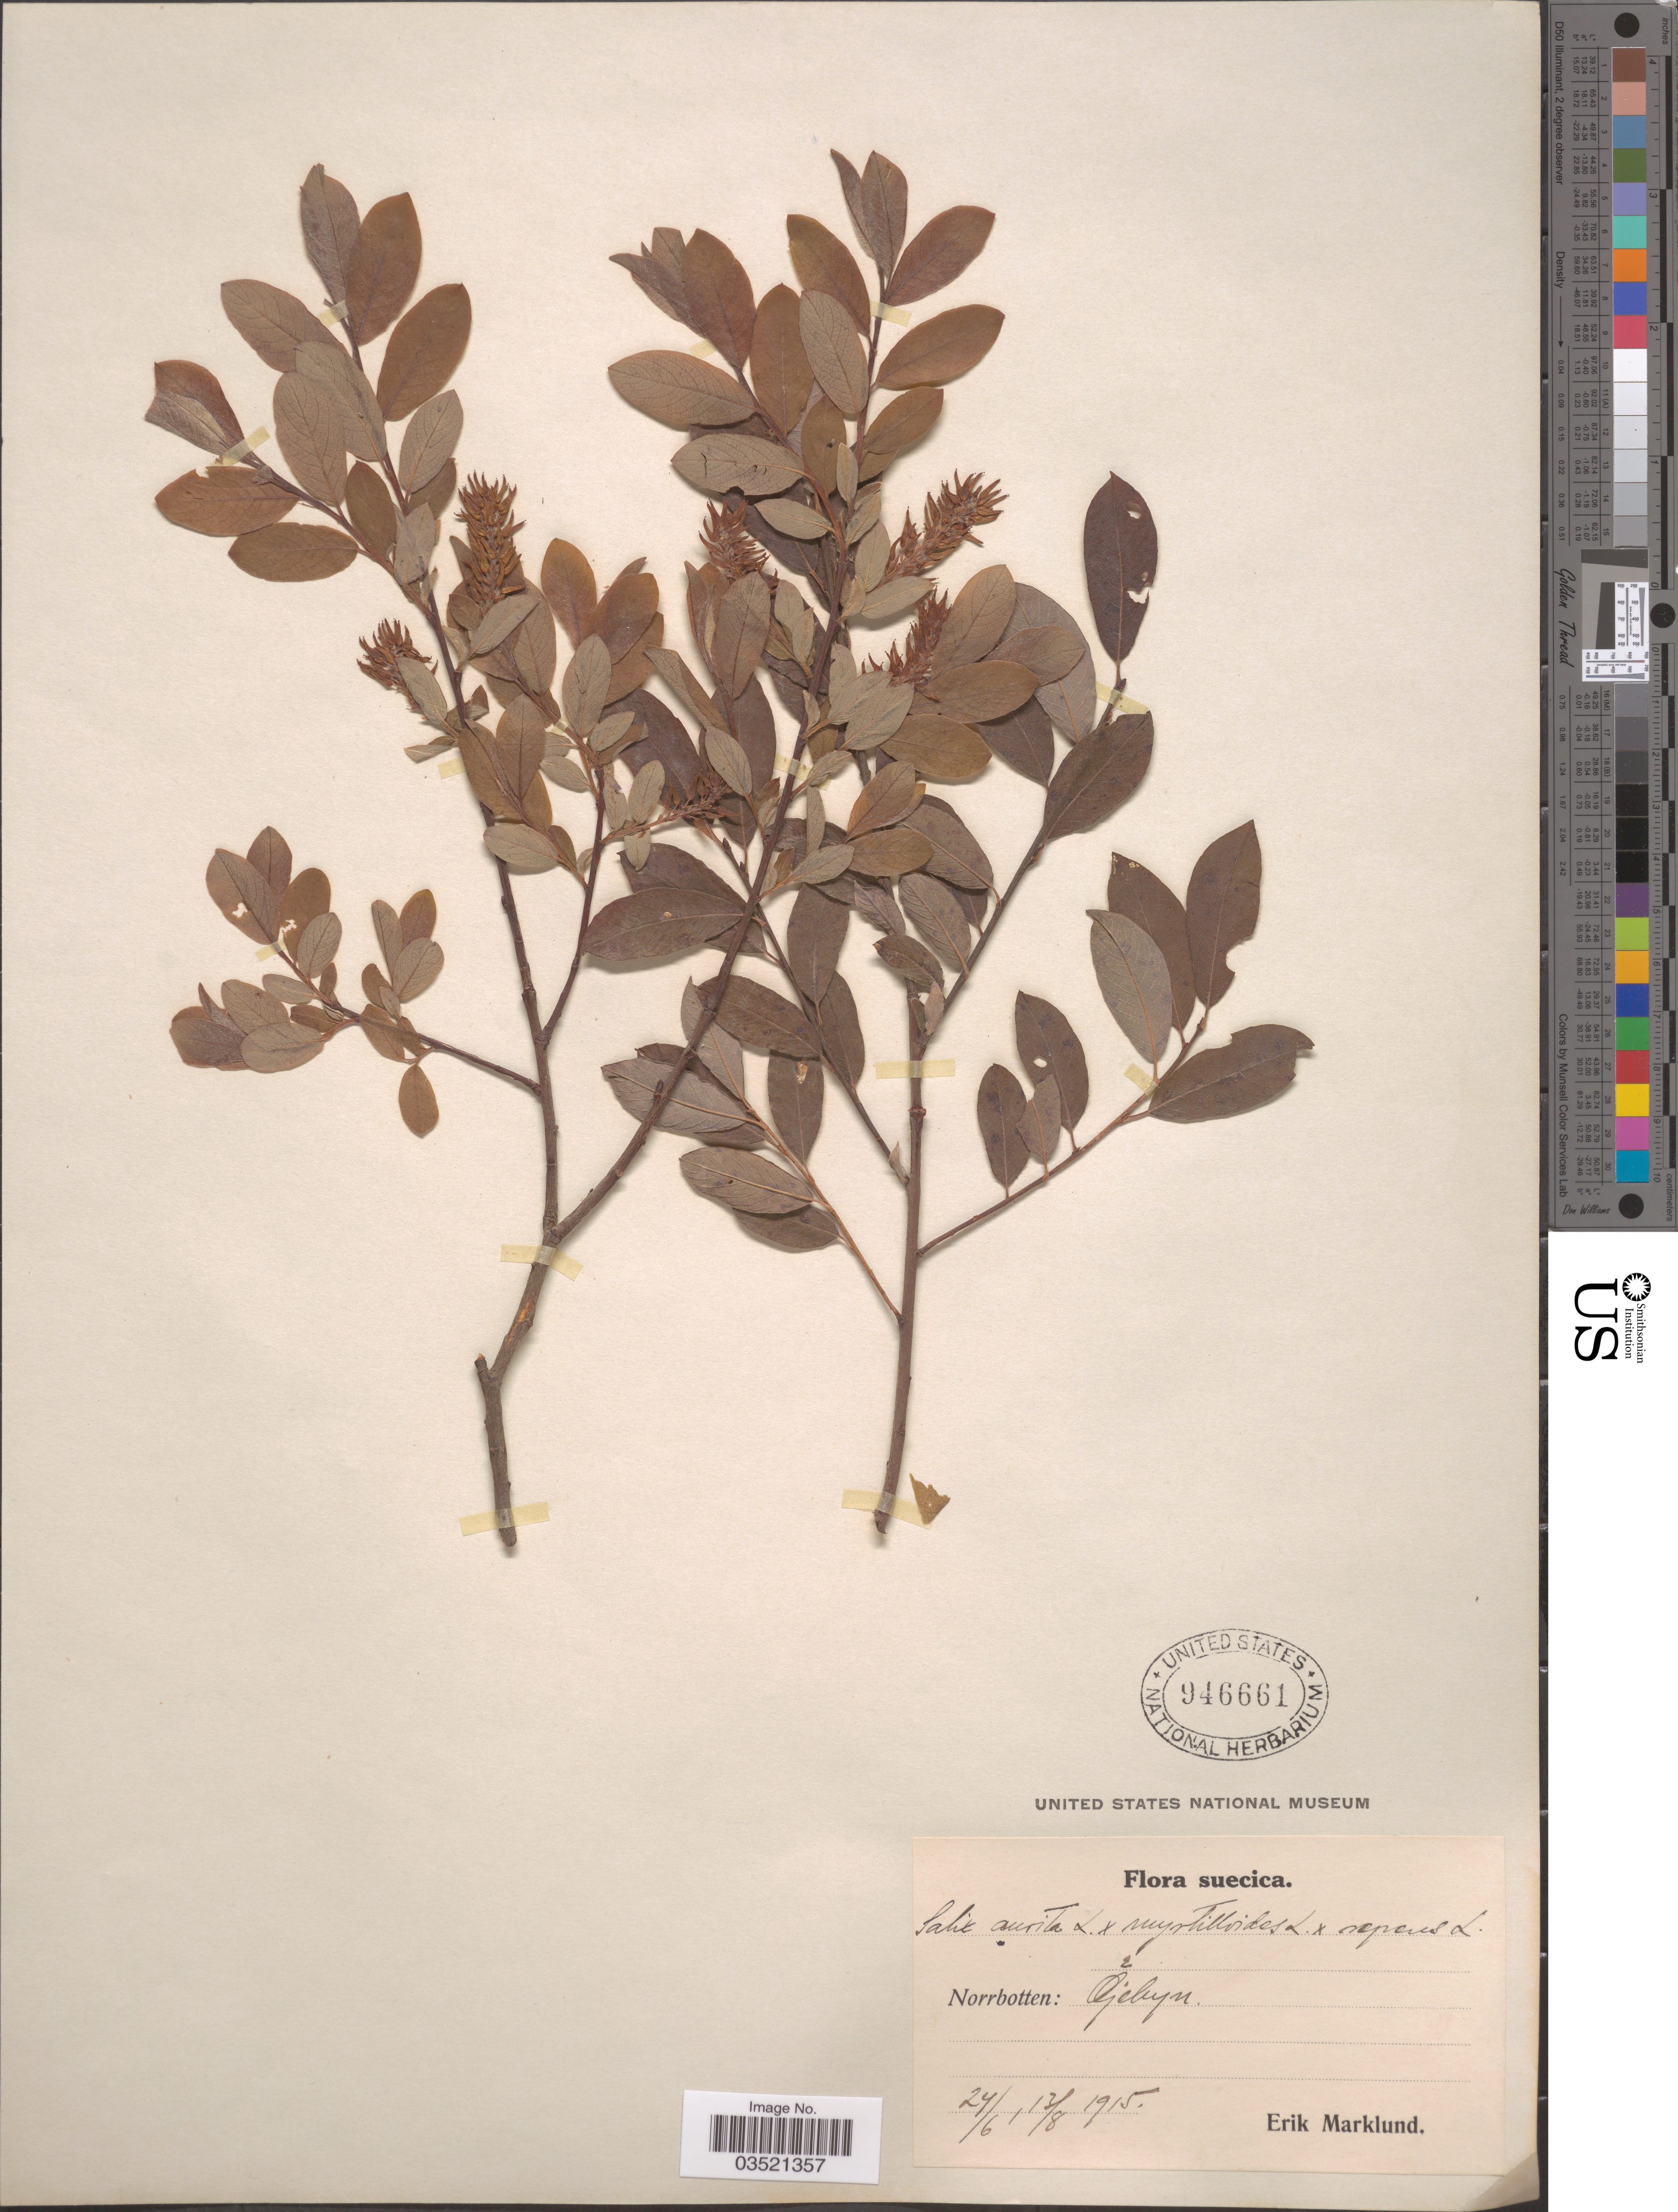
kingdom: Plantae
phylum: Tracheophyta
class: Magnoliopsida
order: Malpighiales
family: Salicaceae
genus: Salix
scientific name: Salix aurita x S. myrtilloides L. x S. repens L.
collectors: E. Marklund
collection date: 1915-06-24/1915-08-13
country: Sweden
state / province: Norrbotten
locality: Suecica. Norrbotten: Ojebyn.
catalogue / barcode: US 946661